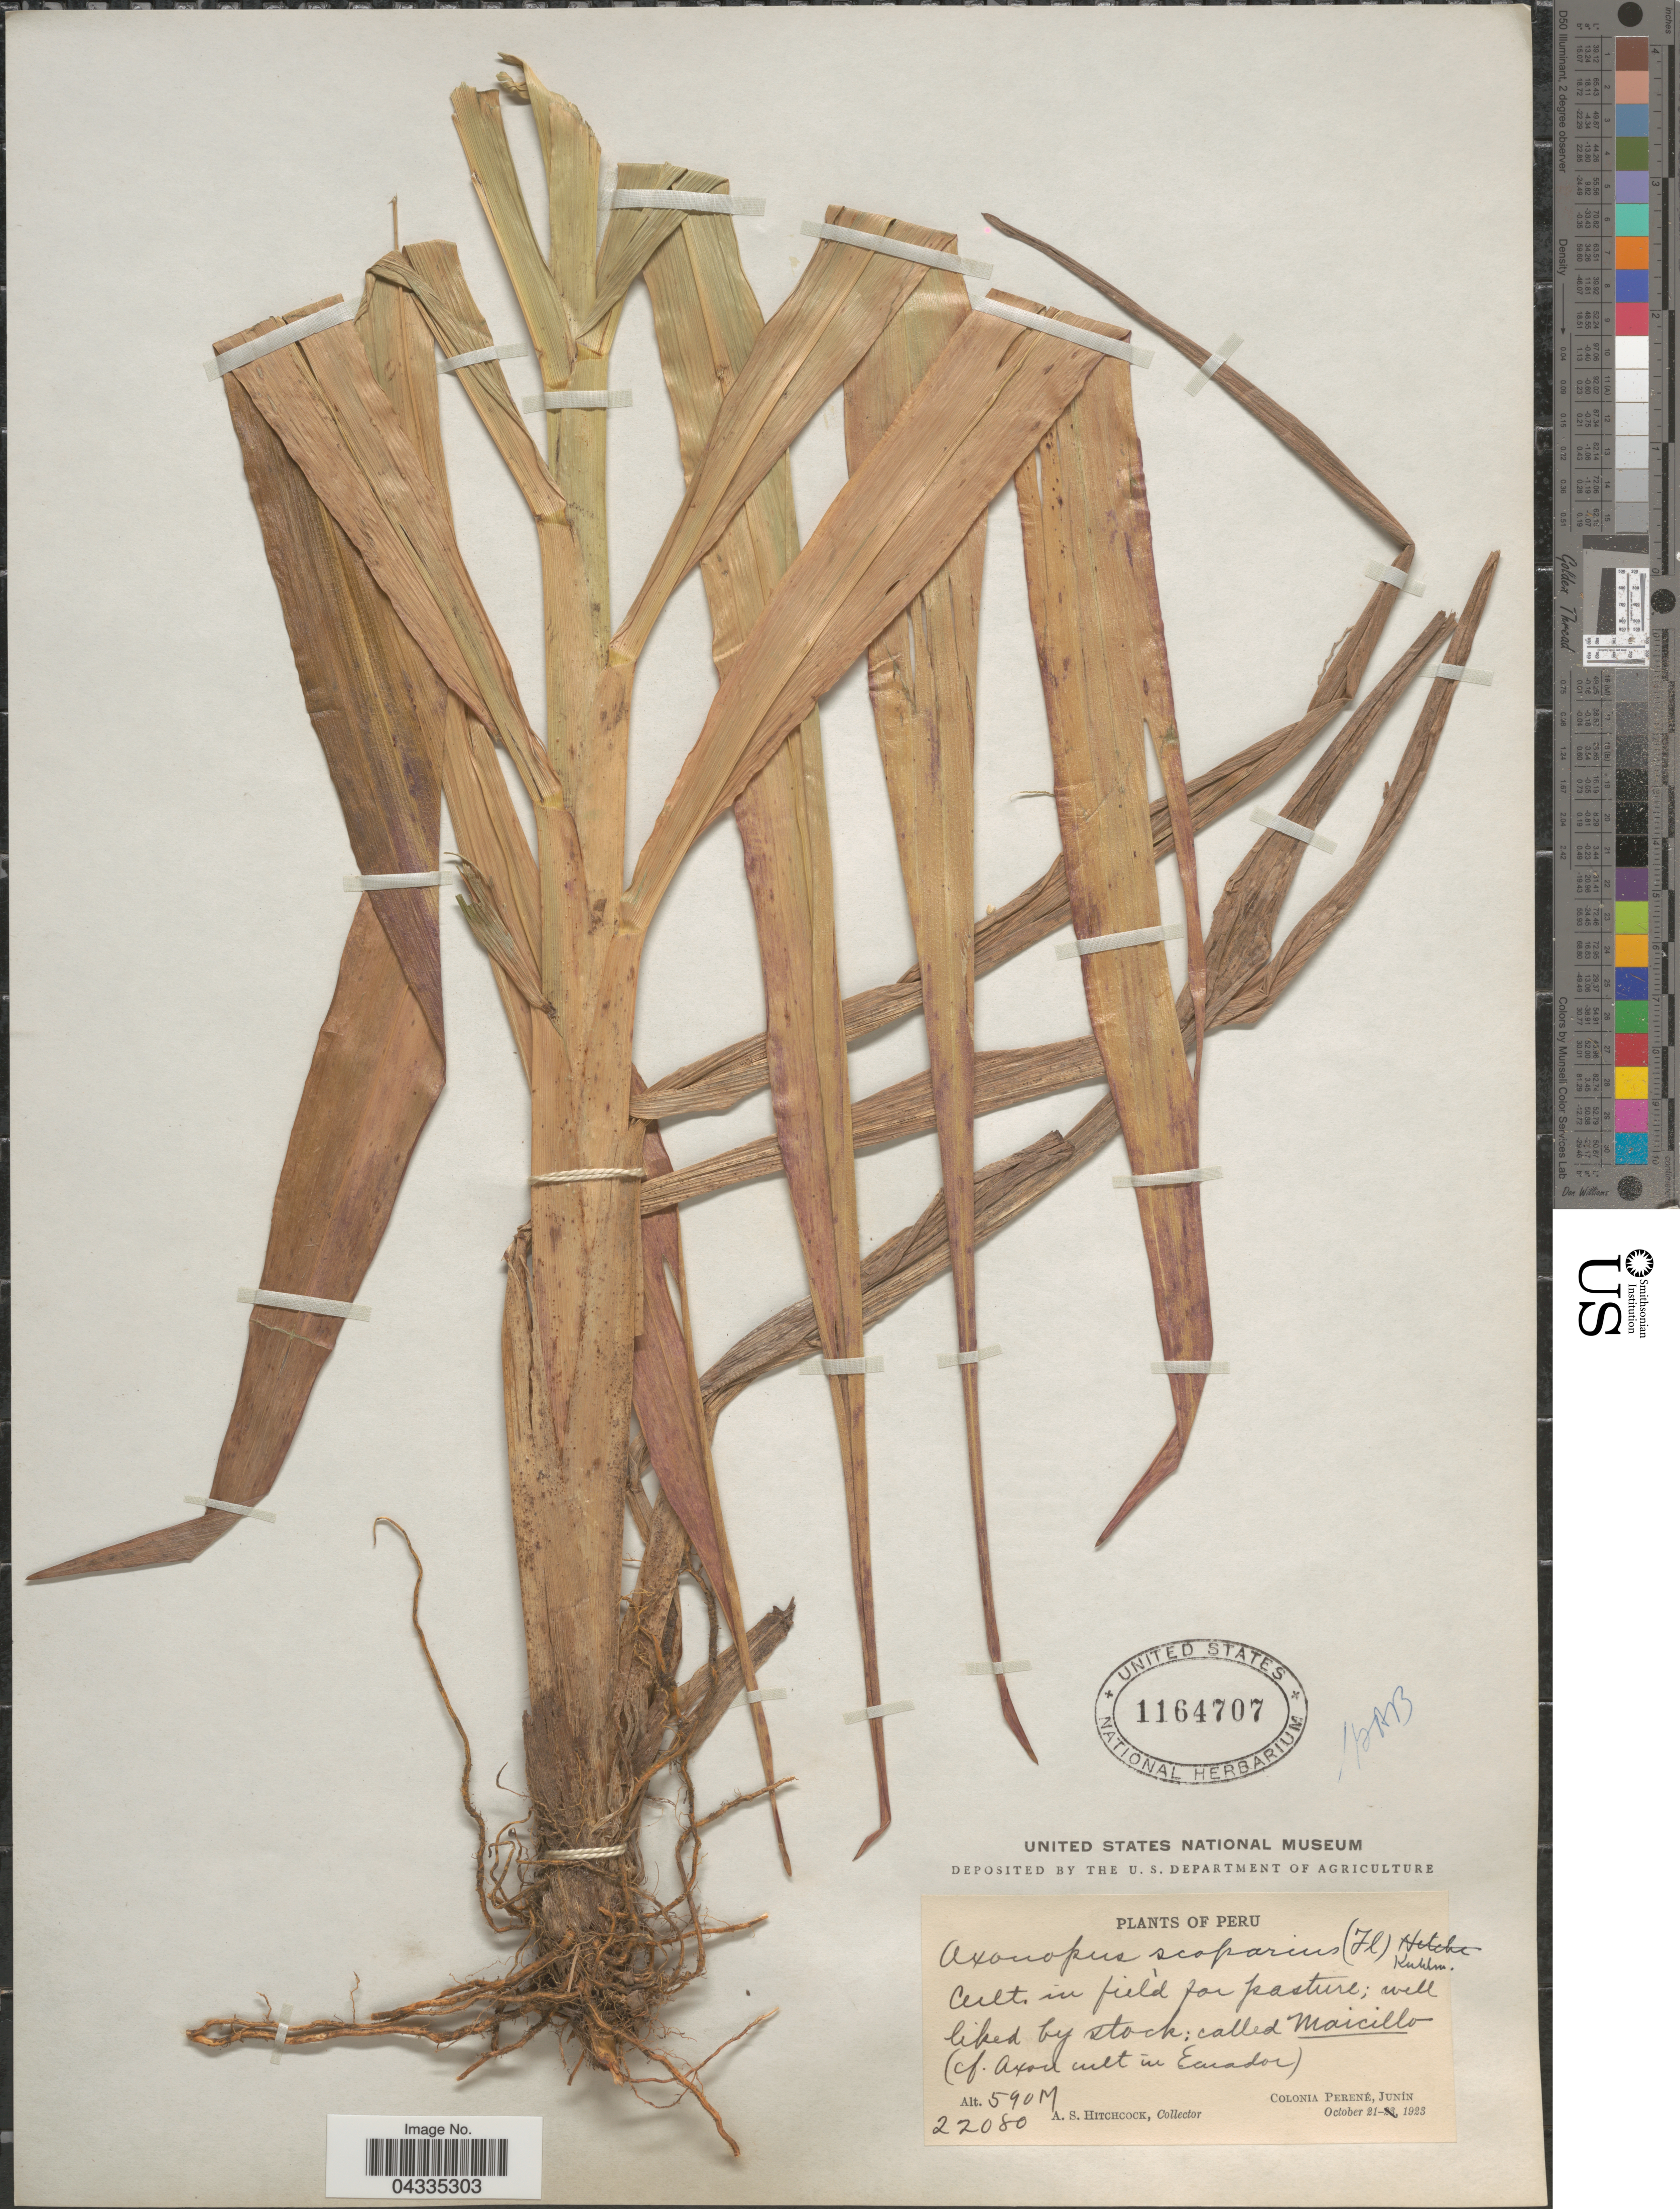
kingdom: Plantae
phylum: Tracheophyta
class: Liliopsida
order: Poales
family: Poaceae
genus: Axonopus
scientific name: Axonopus scoparius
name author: (Flüggé) Kuhlm.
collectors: A. S. Hitchcock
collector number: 22080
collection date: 1923-10-21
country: Peru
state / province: Junín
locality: Cult. in field for pasture. Colonia Perené.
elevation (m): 590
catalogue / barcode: US 1164707